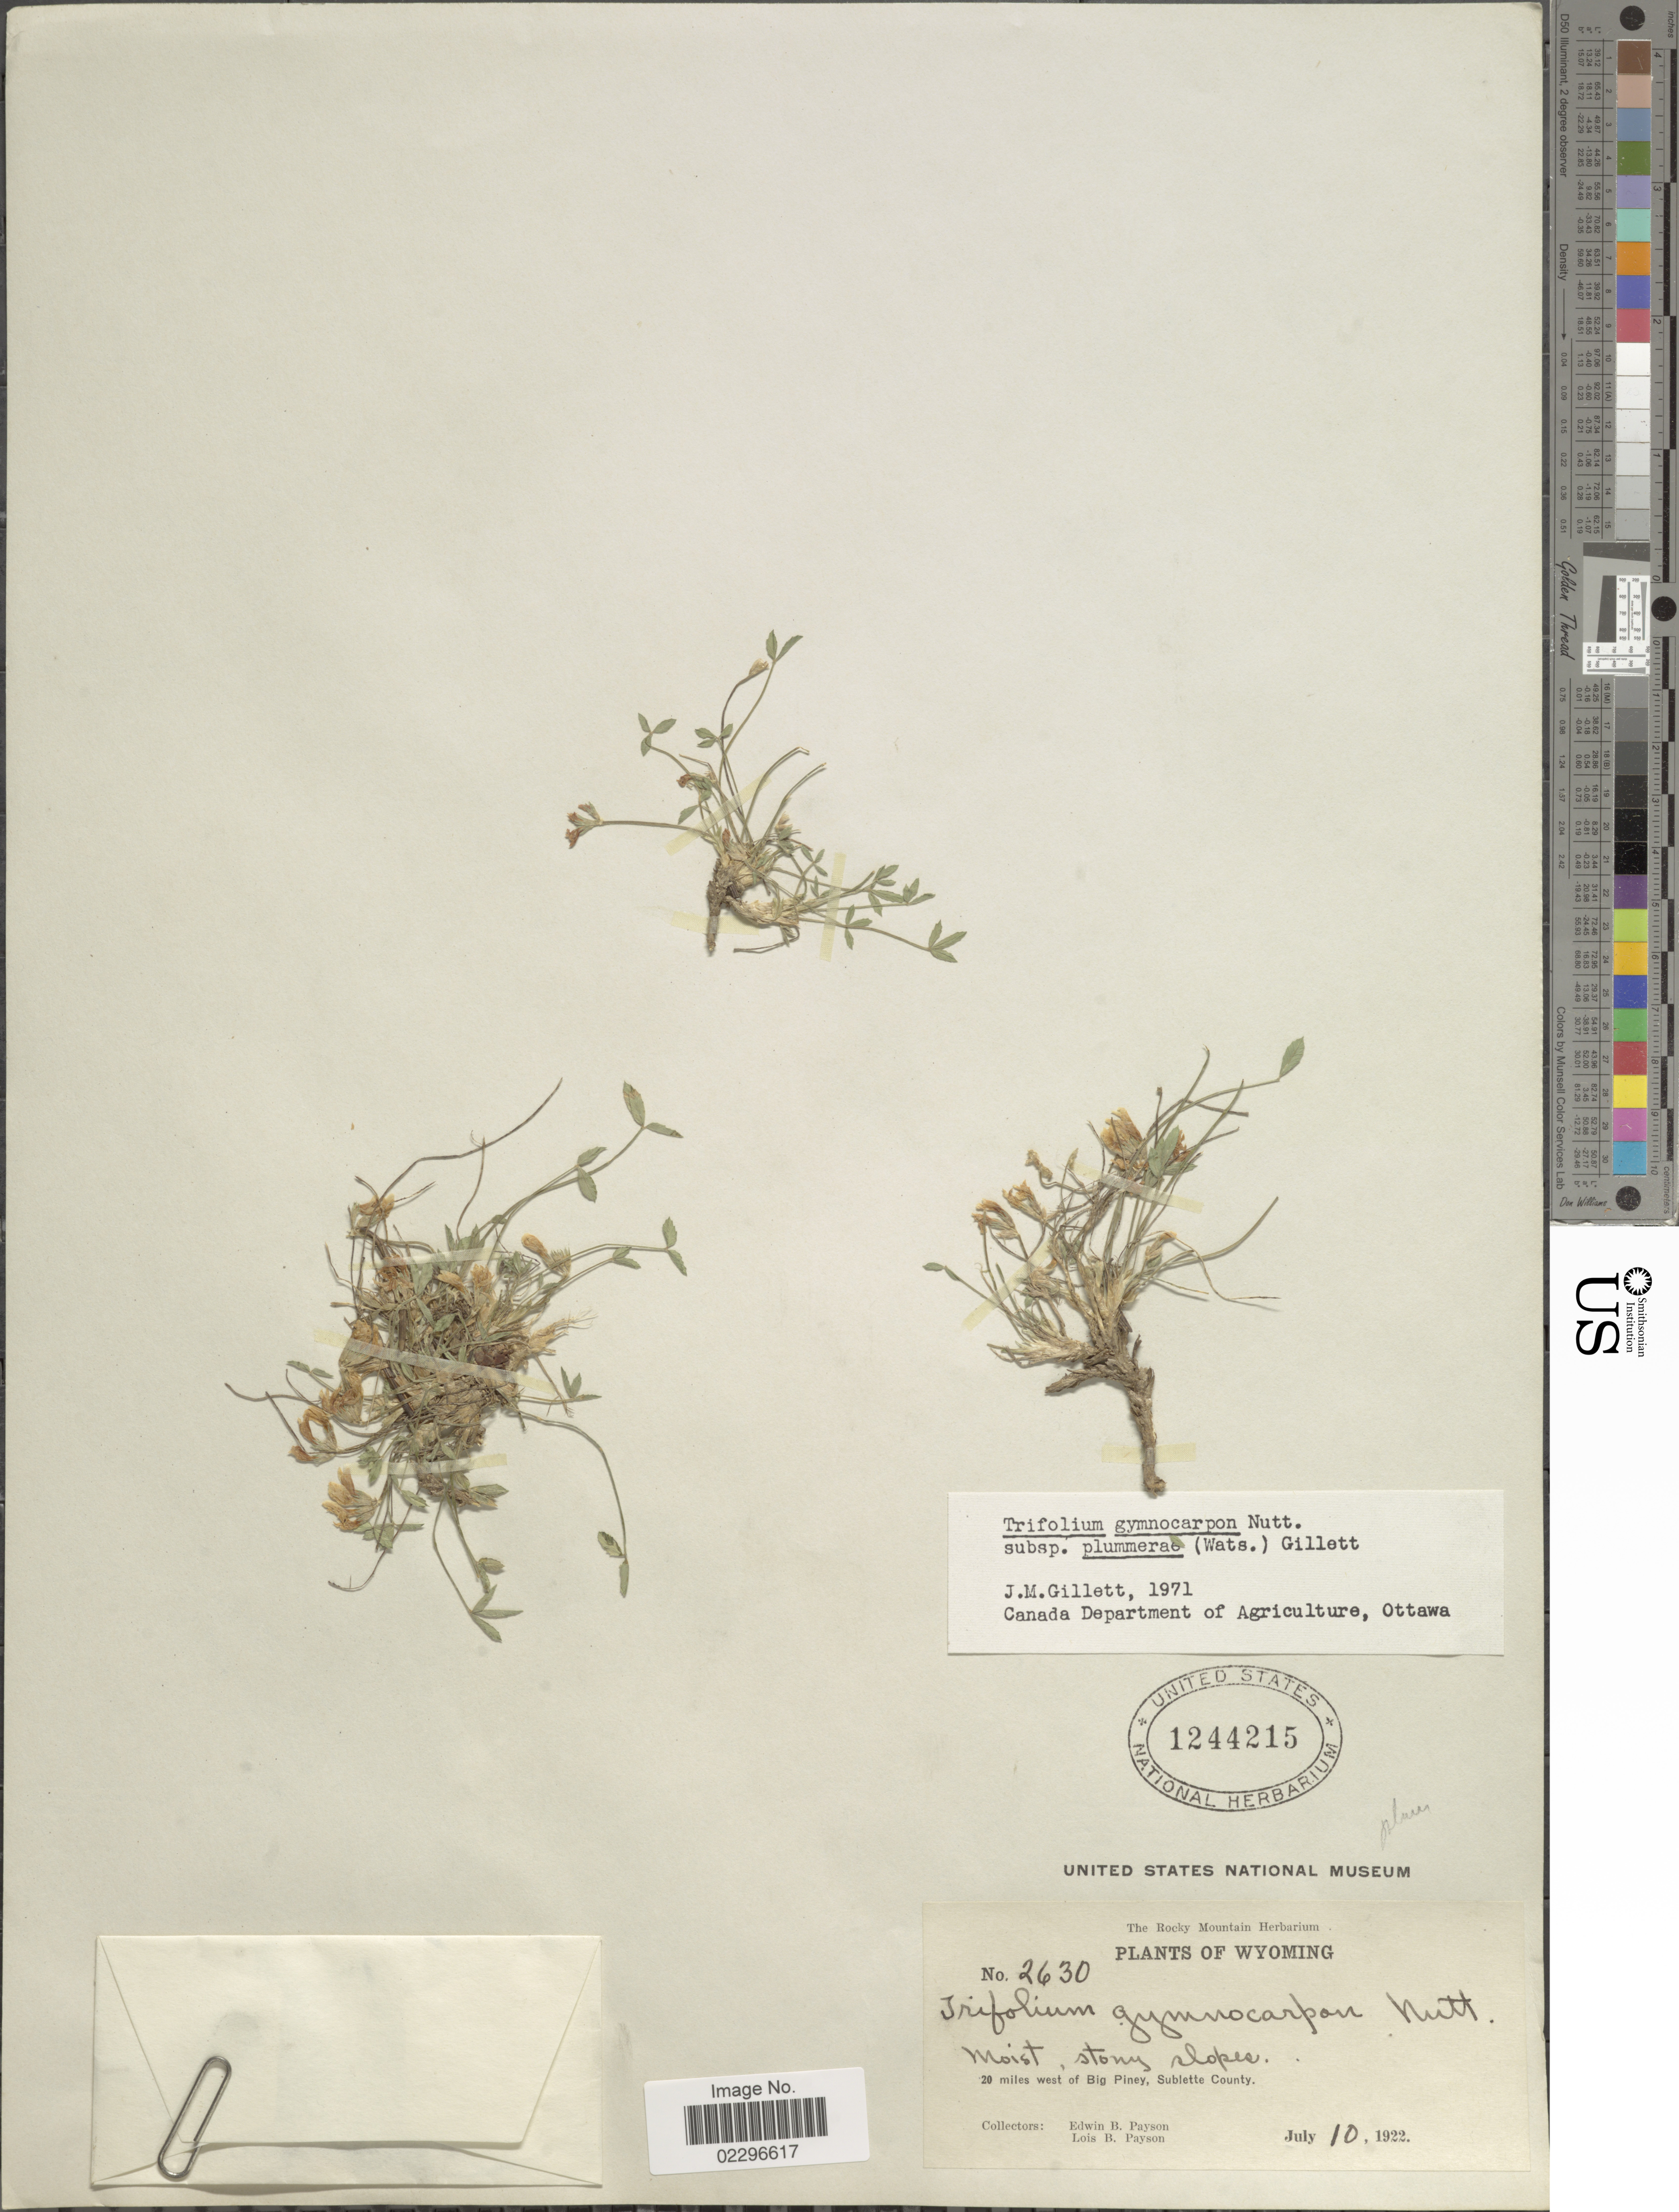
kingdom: Plantae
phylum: Tracheophyta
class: Magnoliopsida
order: Fabales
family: Fabaceae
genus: Trifolium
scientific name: Trifolium gymnocarpon var. plummerae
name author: (S. Watson) J.S. Martin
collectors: E. B. Payson & L. Payson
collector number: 2630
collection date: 1922-07-10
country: United States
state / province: Wyoming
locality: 20 miles west of Big Piney, Sublette County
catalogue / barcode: US 1244215